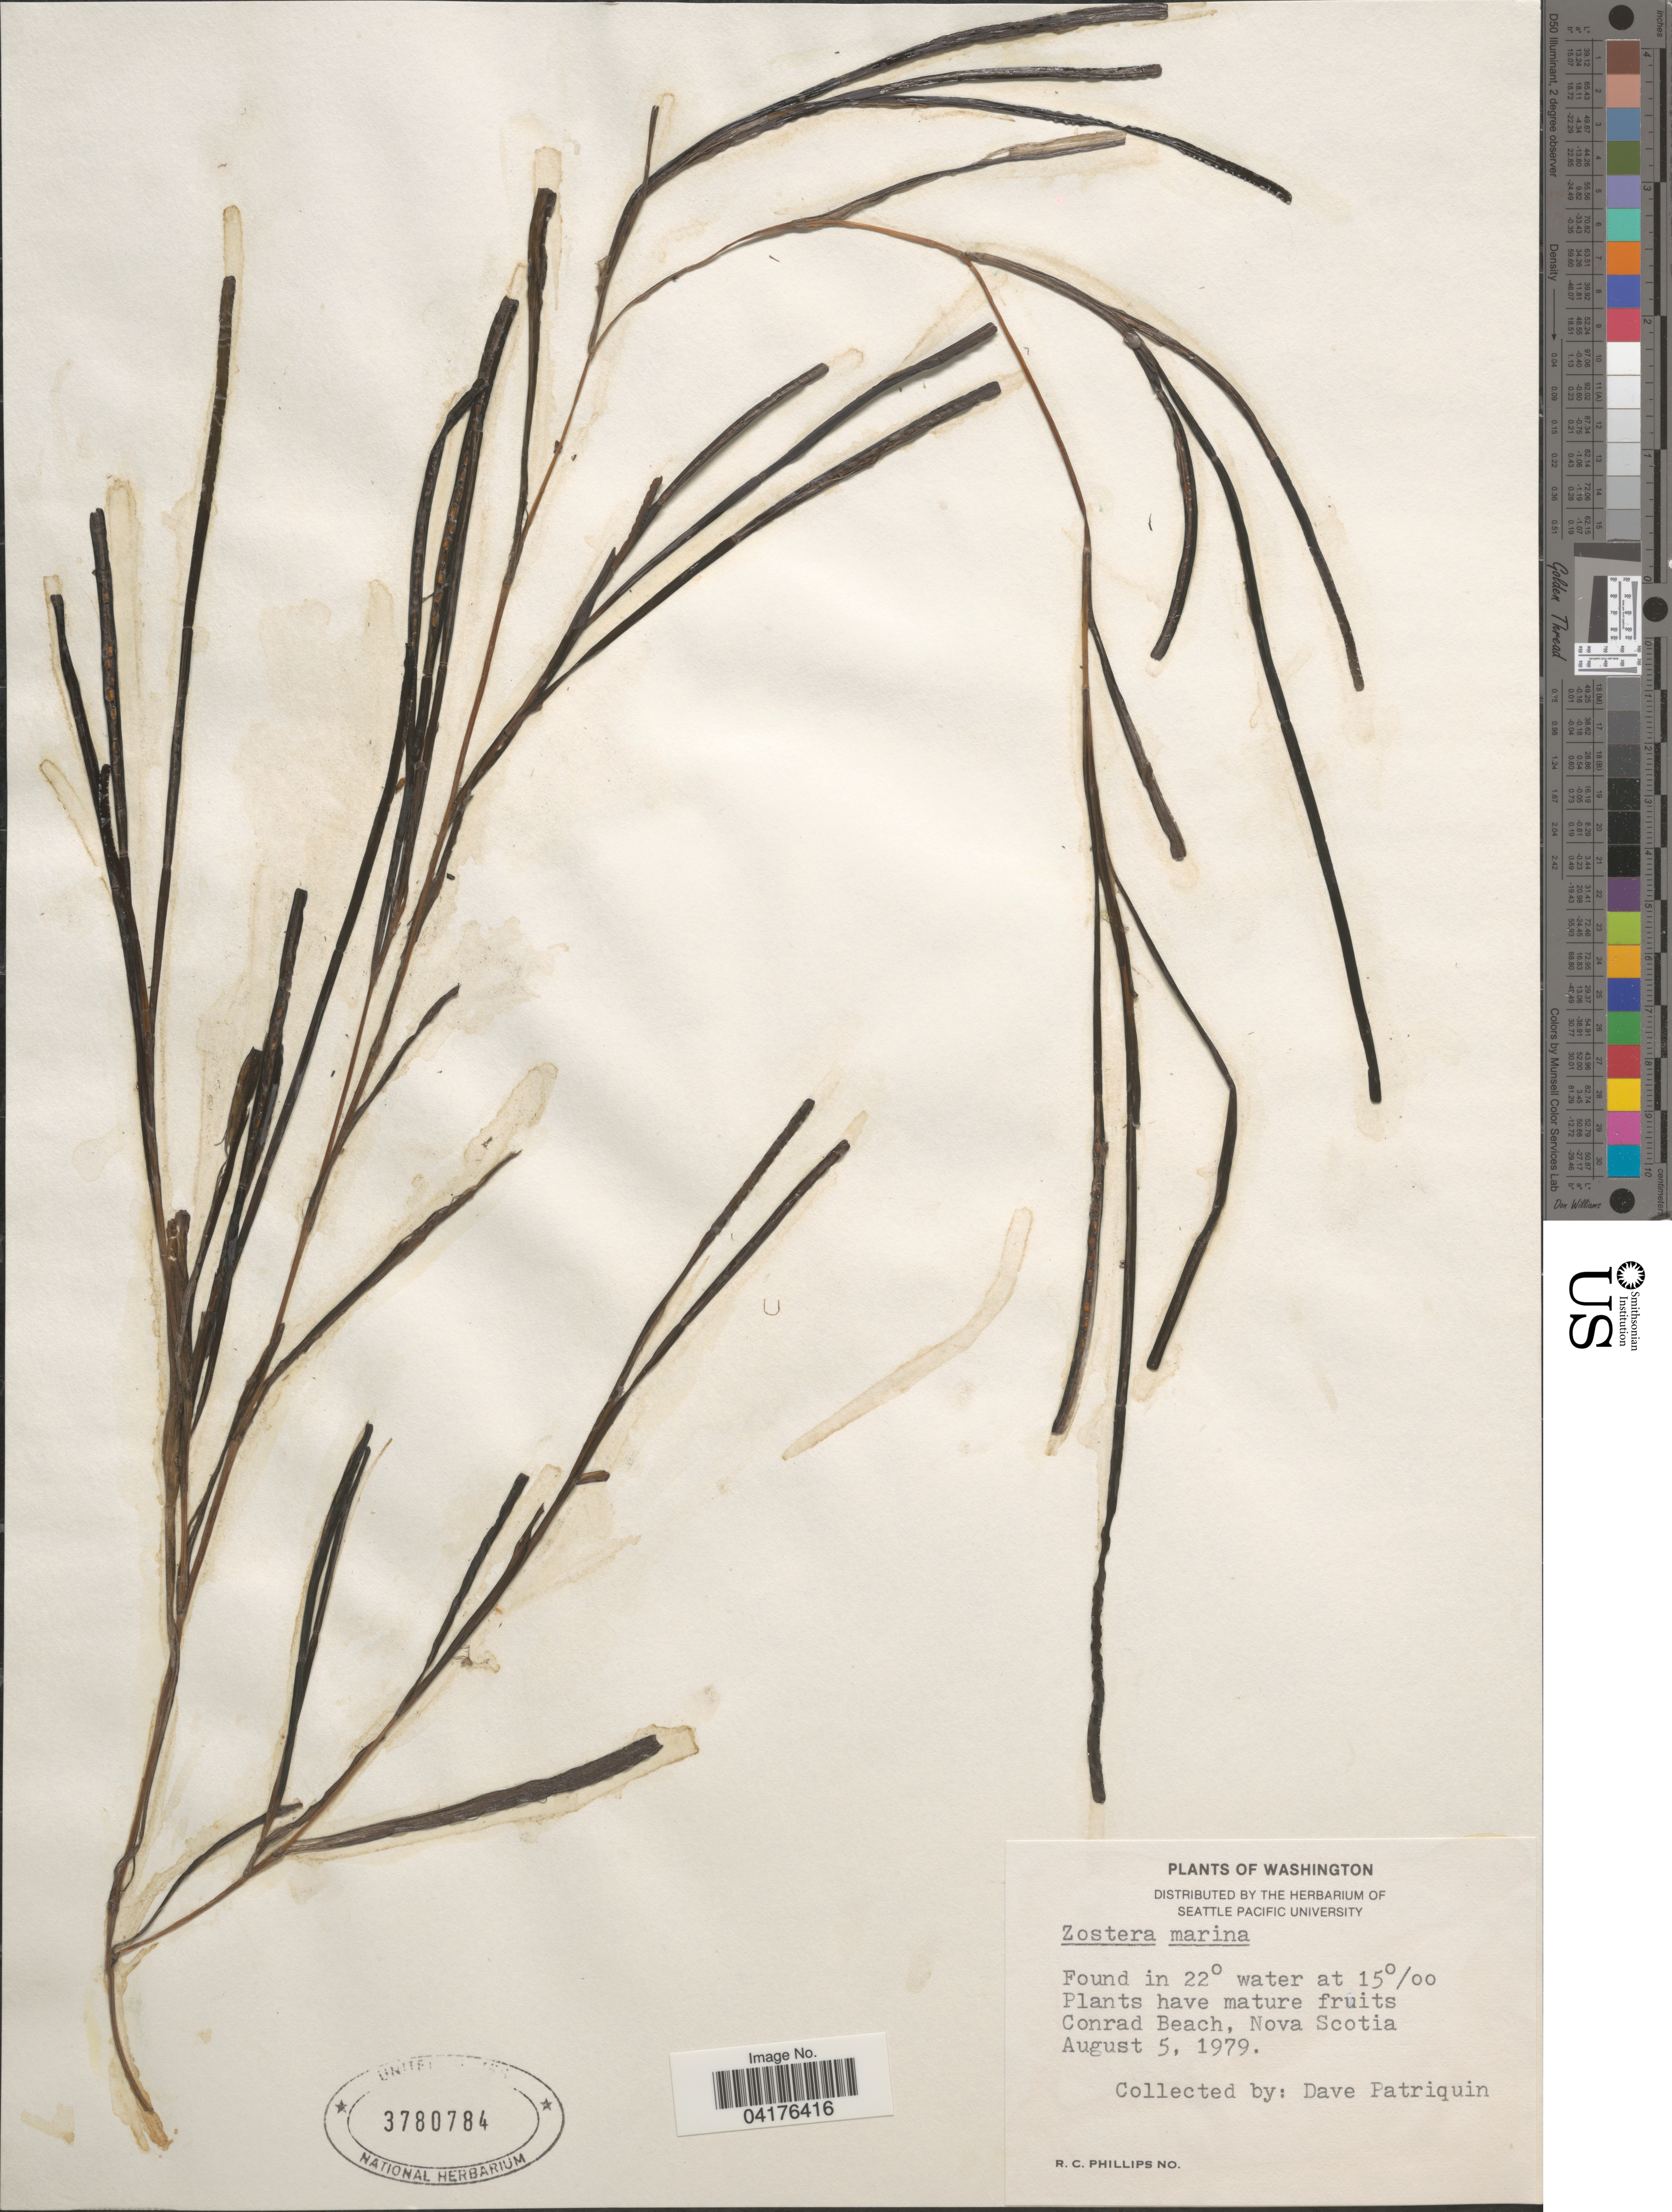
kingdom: Plantae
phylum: Tracheophyta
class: Liliopsida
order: Alismatales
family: Zosteraceae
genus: Zostera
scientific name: Zostera marina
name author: L.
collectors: D. Patriquin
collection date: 1979-08-05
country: Canada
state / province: Nova Scotia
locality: Conrad Beach, Nova Scotia.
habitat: Found in 22 degree water at 15 degree/00.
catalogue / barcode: US 3780784